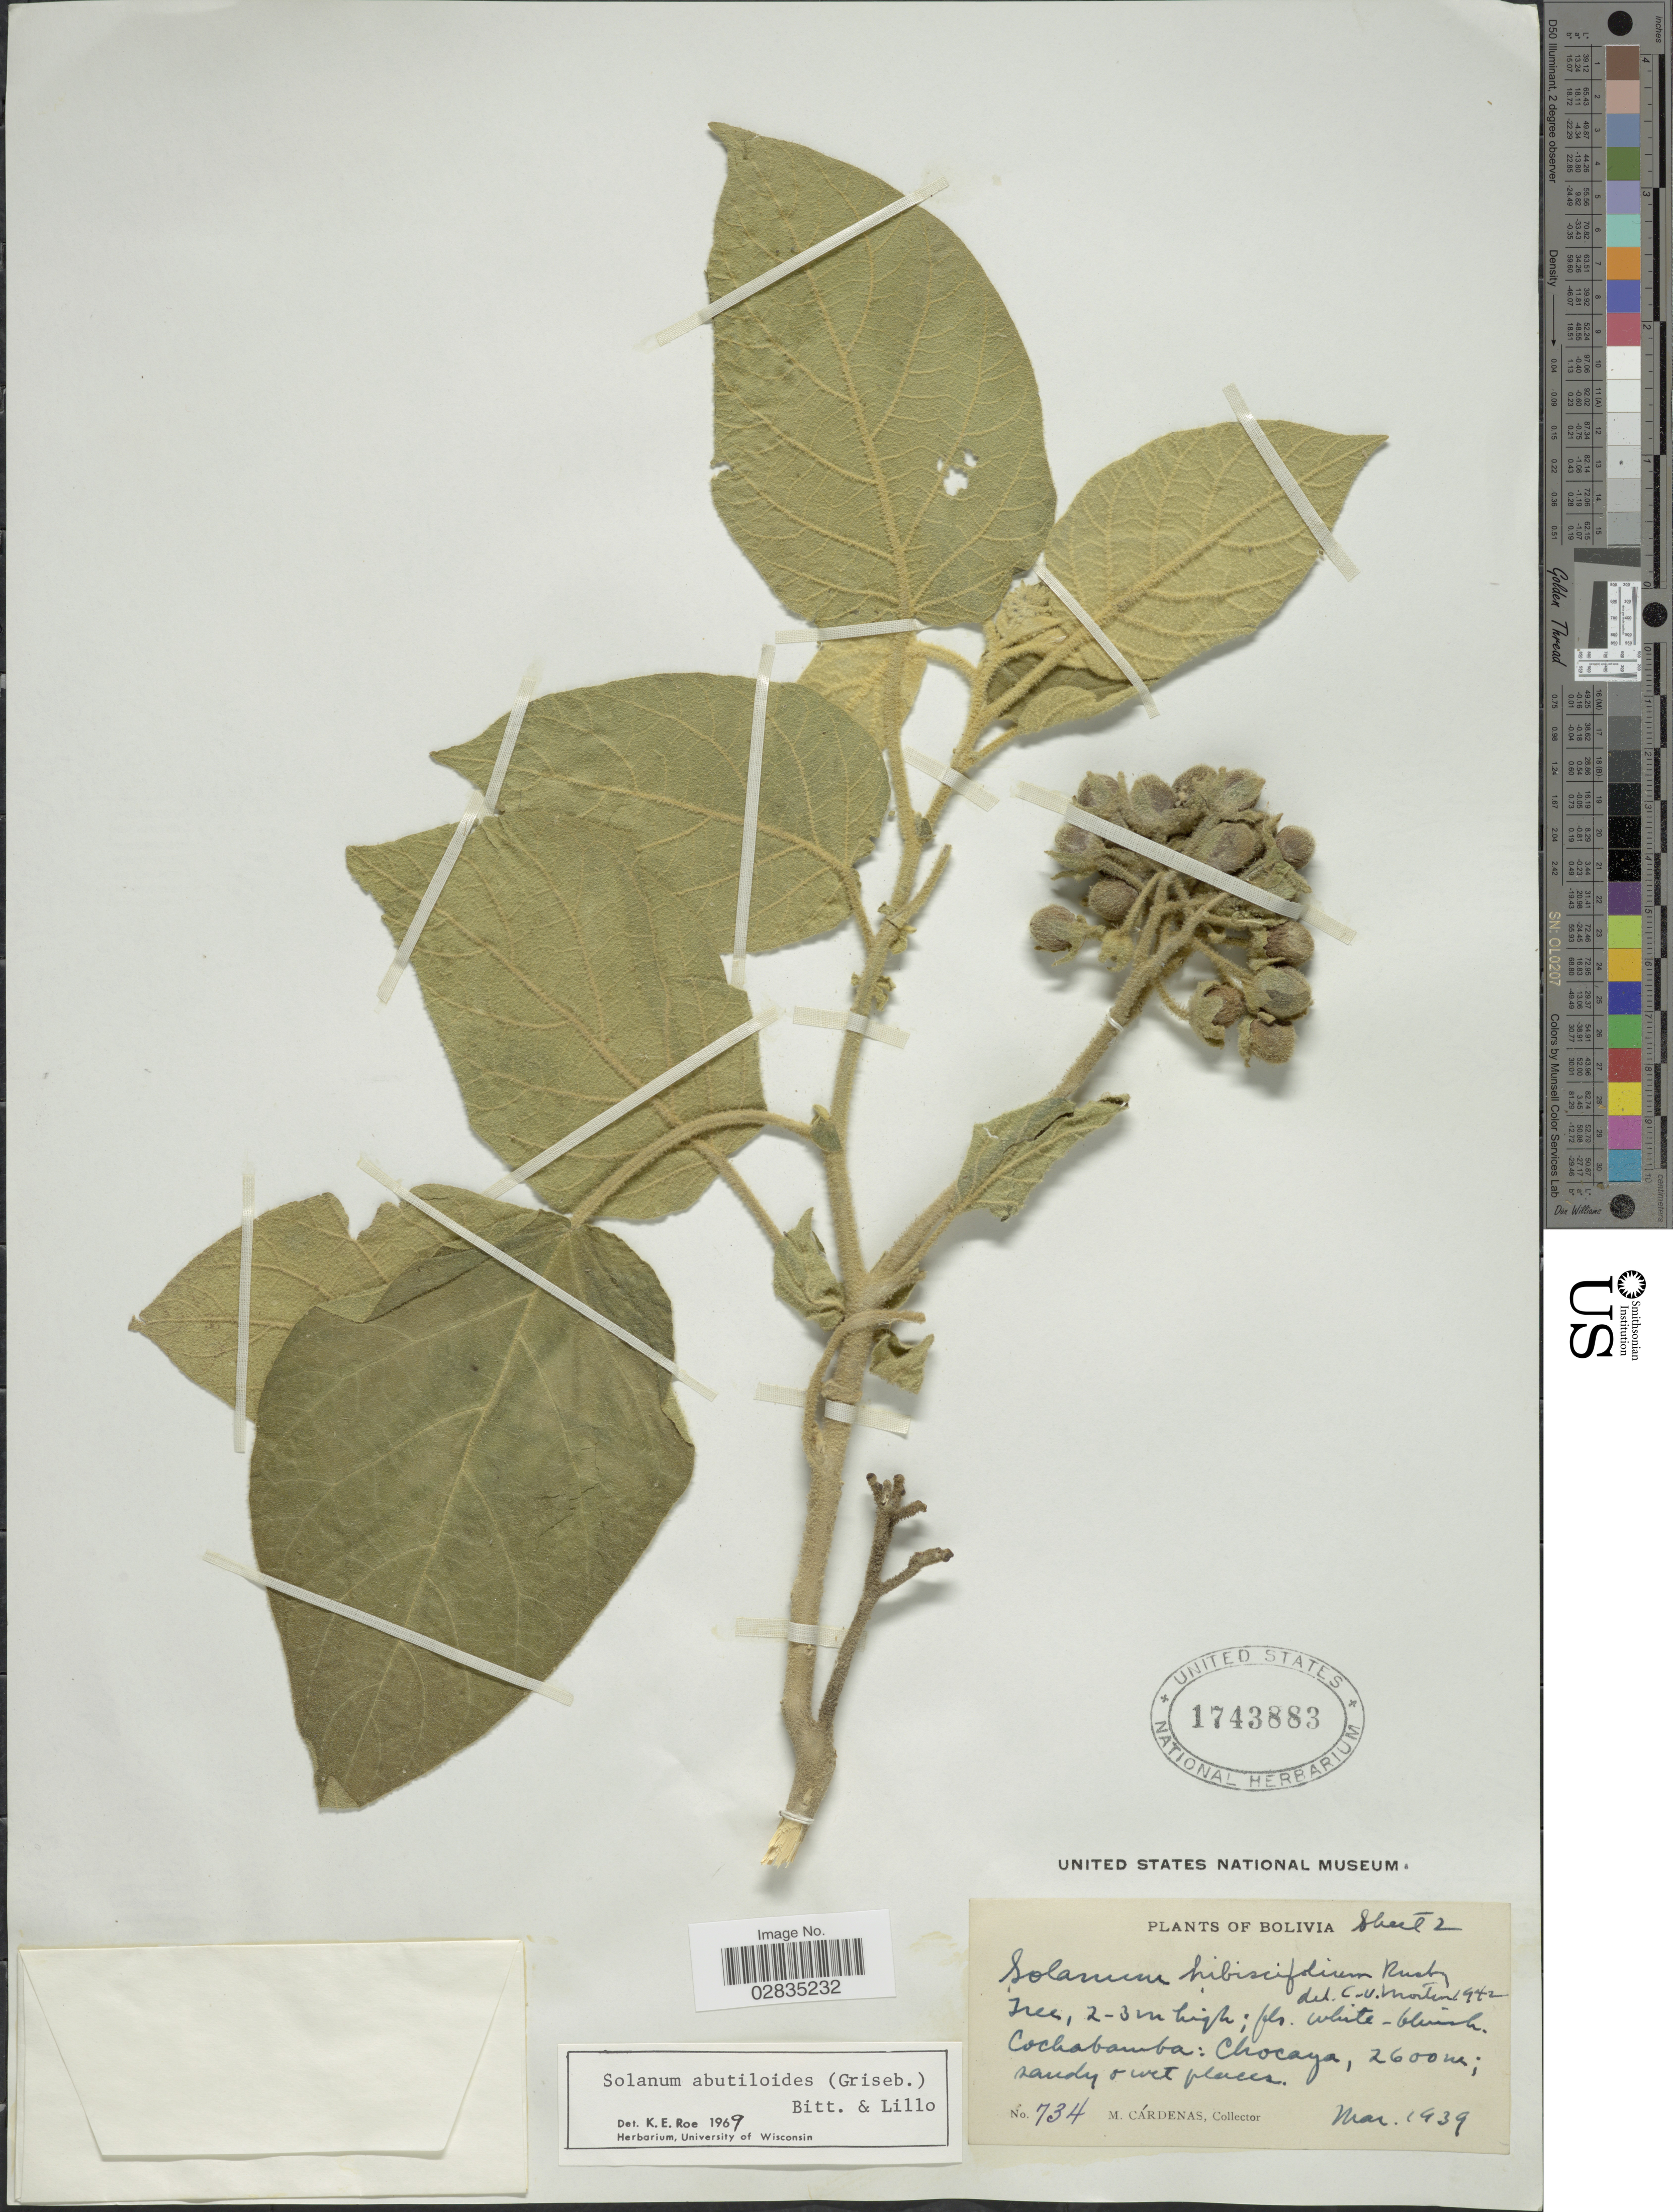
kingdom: Plantae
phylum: Tracheophyta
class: Magnoliopsida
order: Solanales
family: Solanaceae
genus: Solanum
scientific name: Solanum abutiloides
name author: (Griseb.) Bitter & Lillo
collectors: M. Cárdenas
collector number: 734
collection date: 1939-03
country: Bolivia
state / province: Cochabamba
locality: Chocaya.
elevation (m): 2600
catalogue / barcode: US 1743883